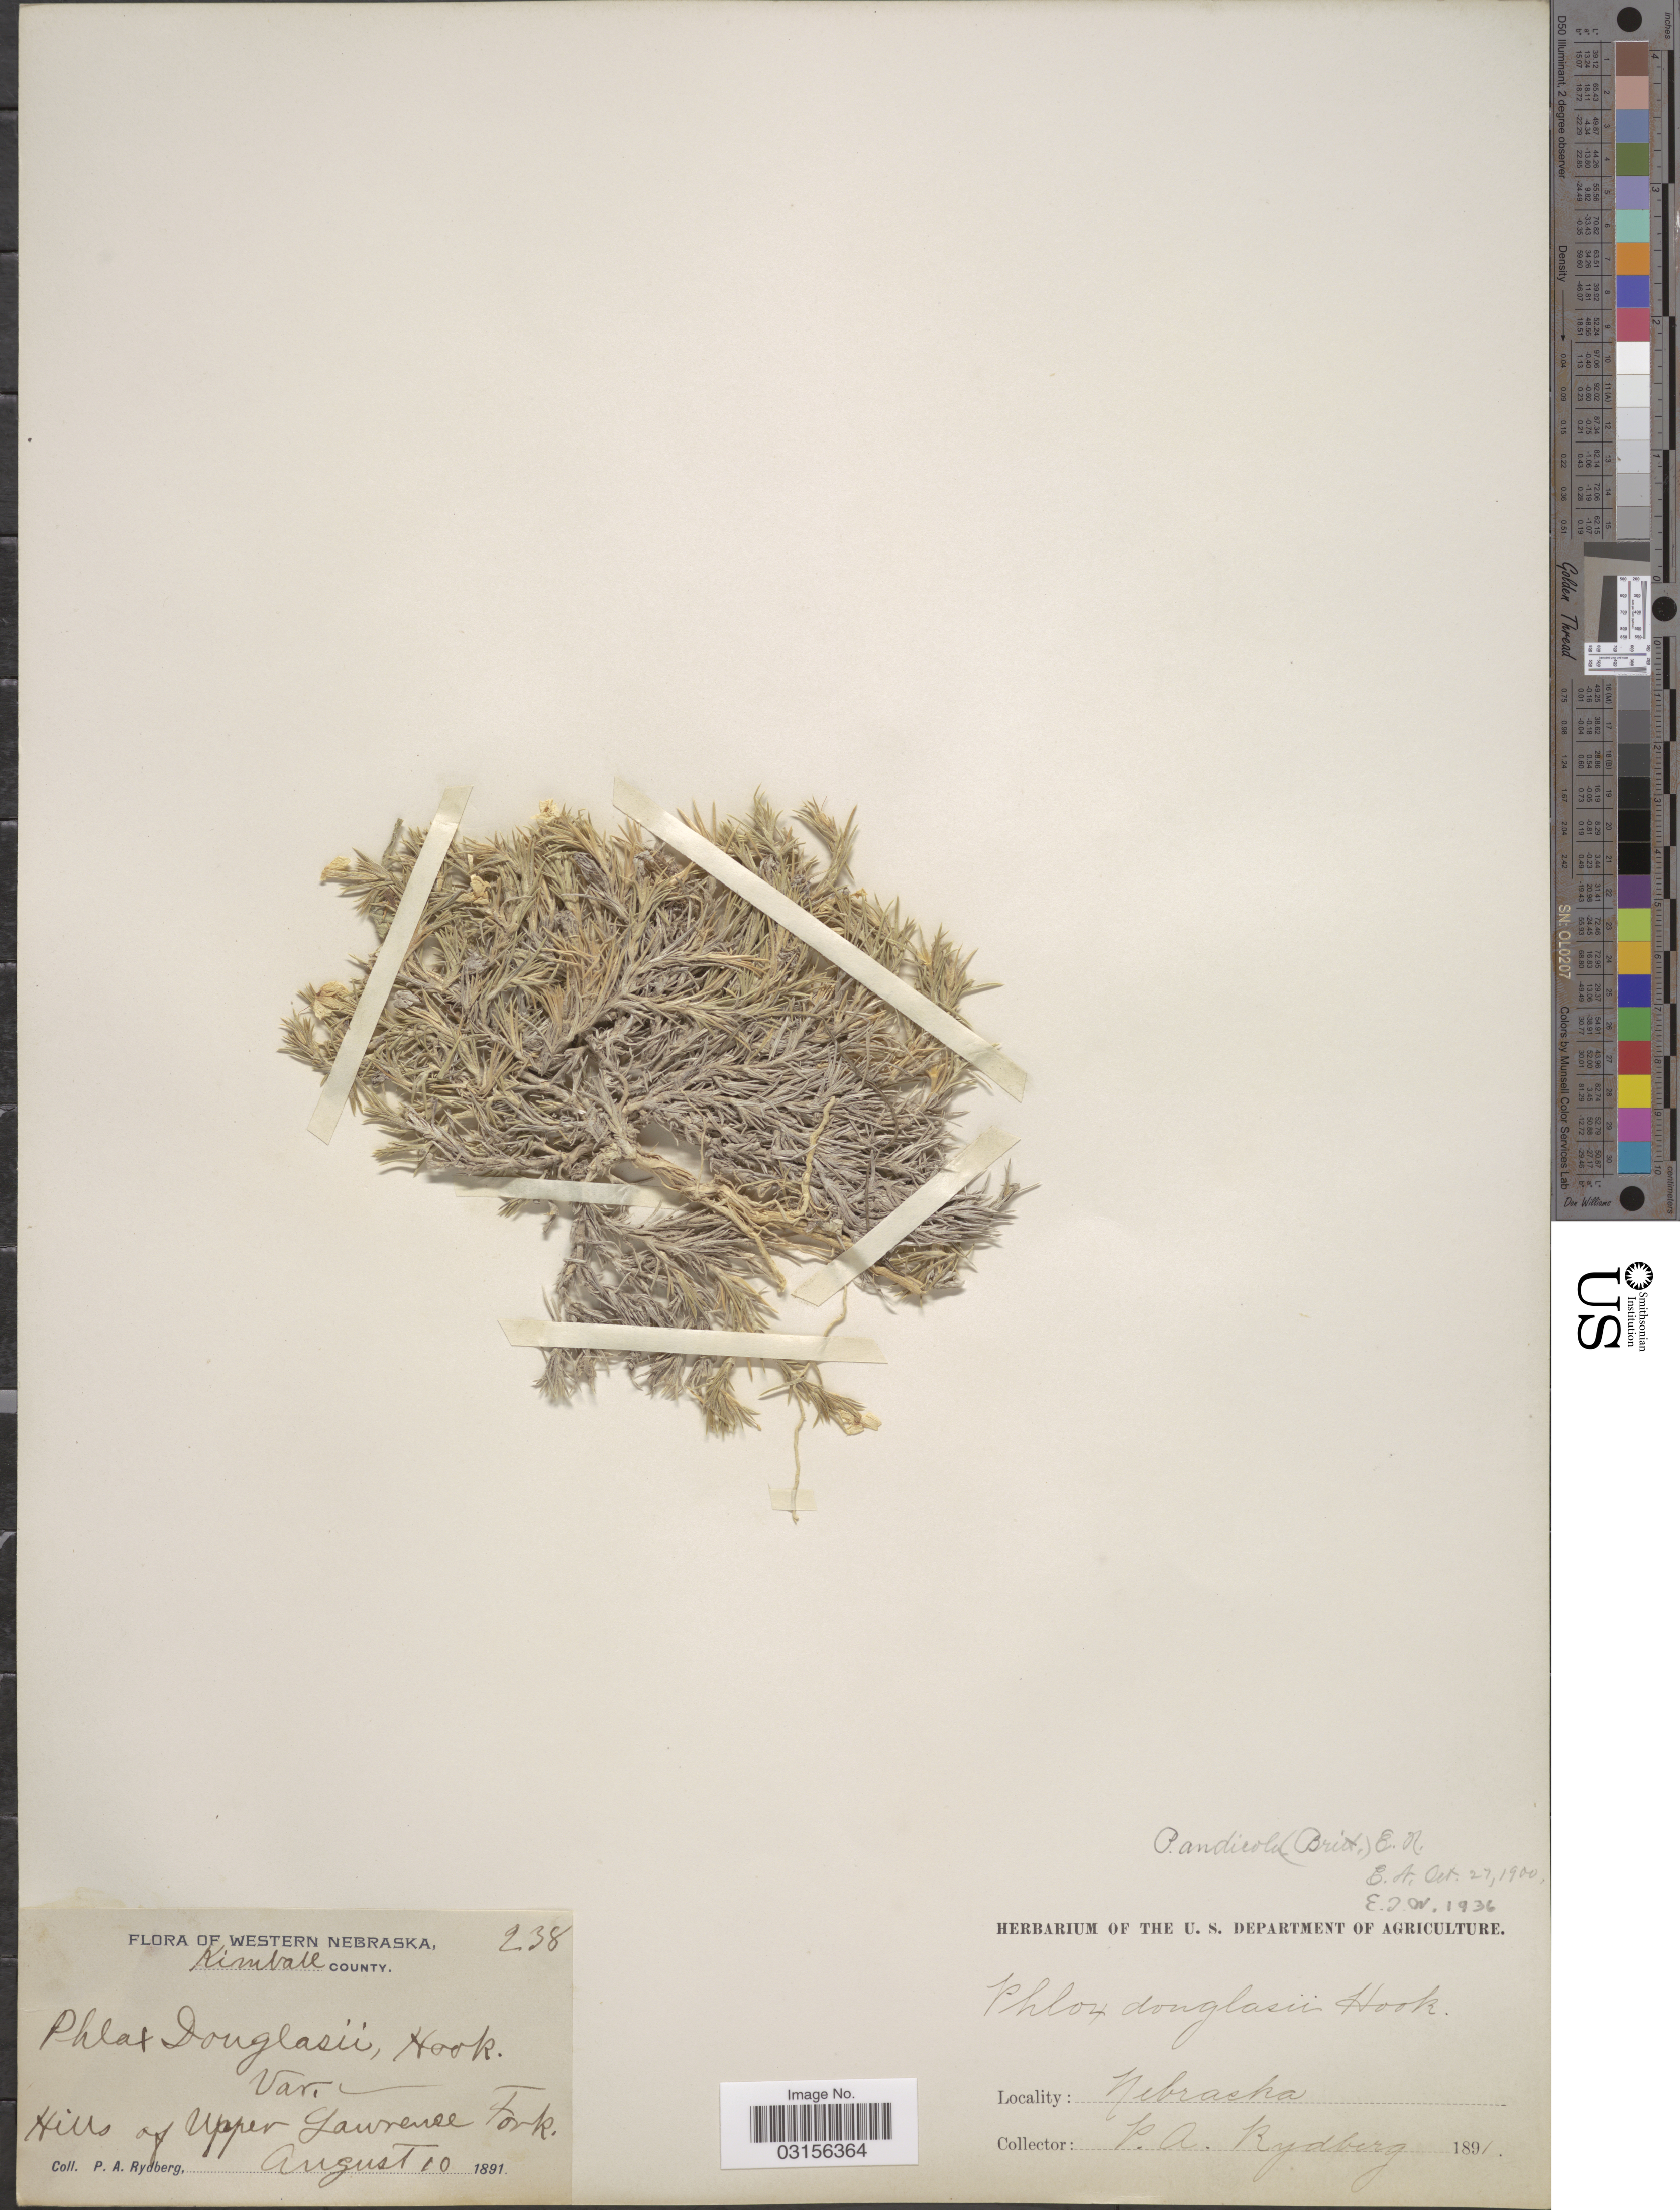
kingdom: Plantae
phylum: Tracheophyta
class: Magnoliopsida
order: Ericales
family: Polemoniaceae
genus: Phlox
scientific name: Phlox andicola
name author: (Britton) E.E. Nelson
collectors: P. A. Rydberg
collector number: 238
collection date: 1891-08-10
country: United States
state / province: Nebraska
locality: Western Nebraska. Kimball County. Hills of Upper Lawrence Fork.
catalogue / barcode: US 103132